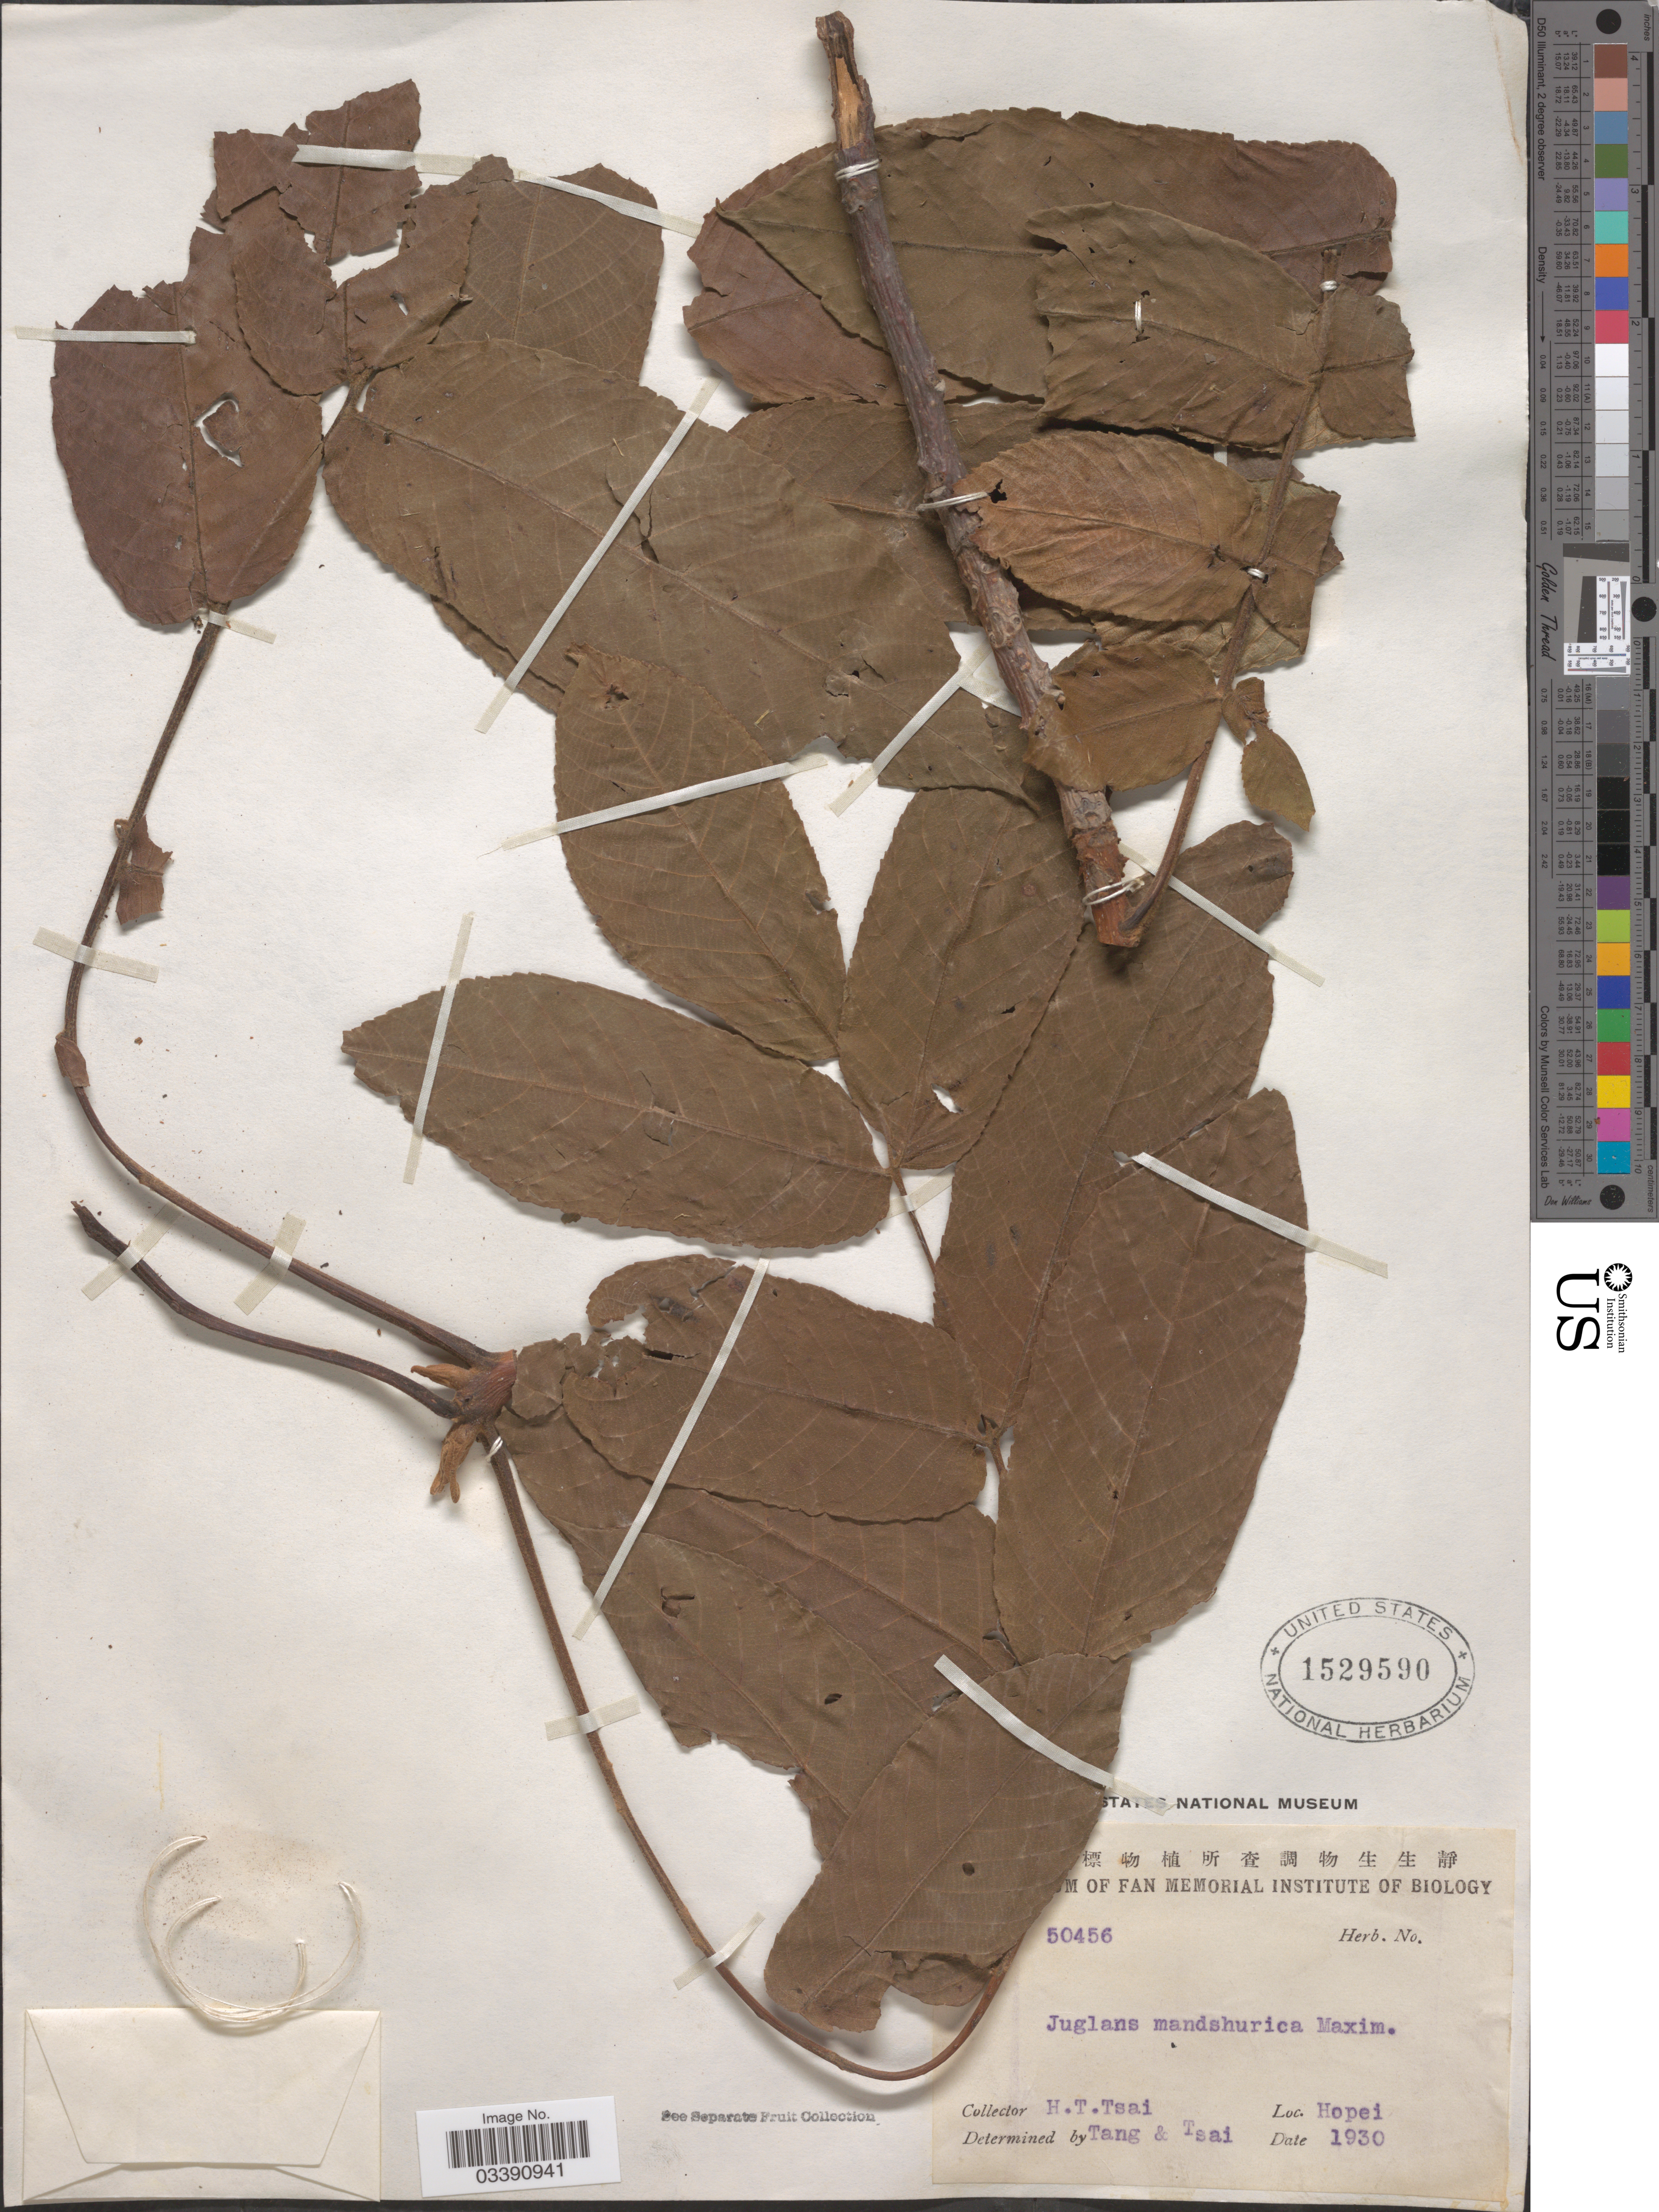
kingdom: Plantae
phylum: Tracheophyta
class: Magnoliopsida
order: Fagales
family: Juglandaceae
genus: Juglans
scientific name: Juglans mandshurica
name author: Maxim.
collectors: H. Tsai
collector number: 50456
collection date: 1930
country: China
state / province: Hebei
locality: Hopei.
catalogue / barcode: US 1529590